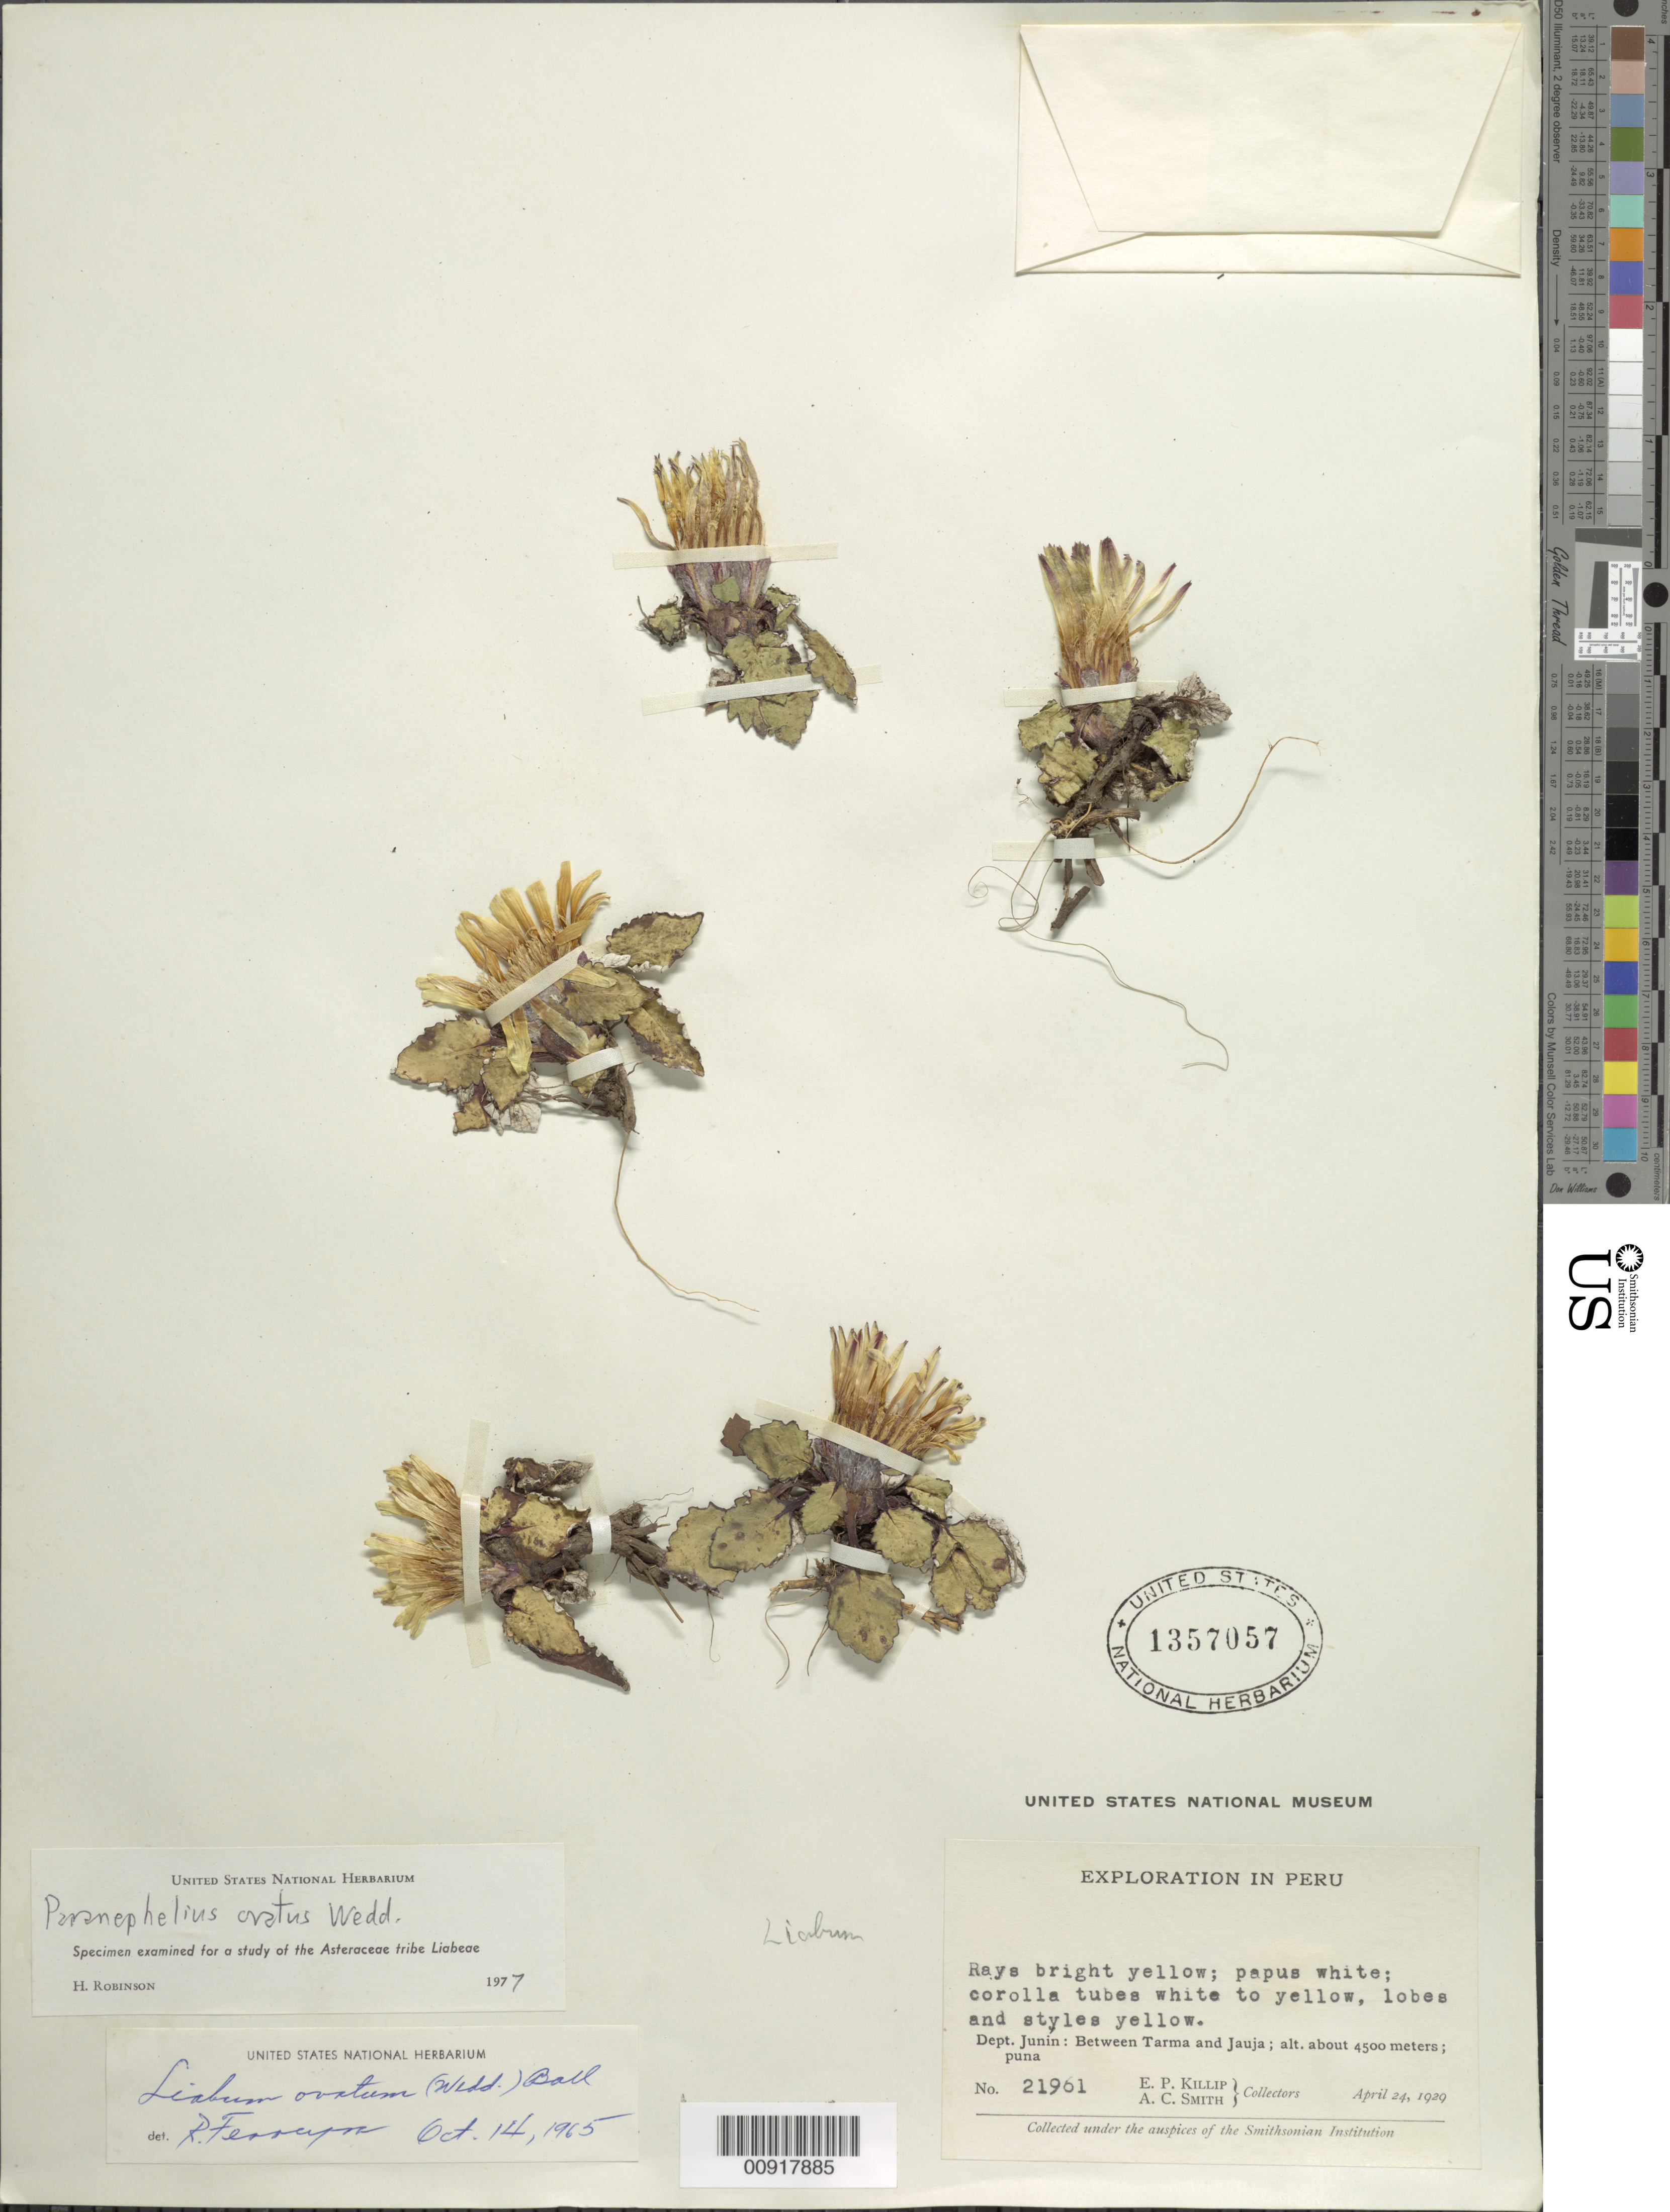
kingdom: Plantae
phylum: Tracheophyta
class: Magnoliopsida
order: Asterales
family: Asteraceae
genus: Paranephelius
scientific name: Paranephelius ovatus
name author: A. Gray ex Wedd.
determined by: Robinson, Harold E., (US)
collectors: E. P. Killip & A. C. Smith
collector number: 21961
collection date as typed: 24 April 1929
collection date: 1929-04-24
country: Peru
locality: Dpto. Junín, between Tarma and Jauja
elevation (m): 4500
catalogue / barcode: US 1357057